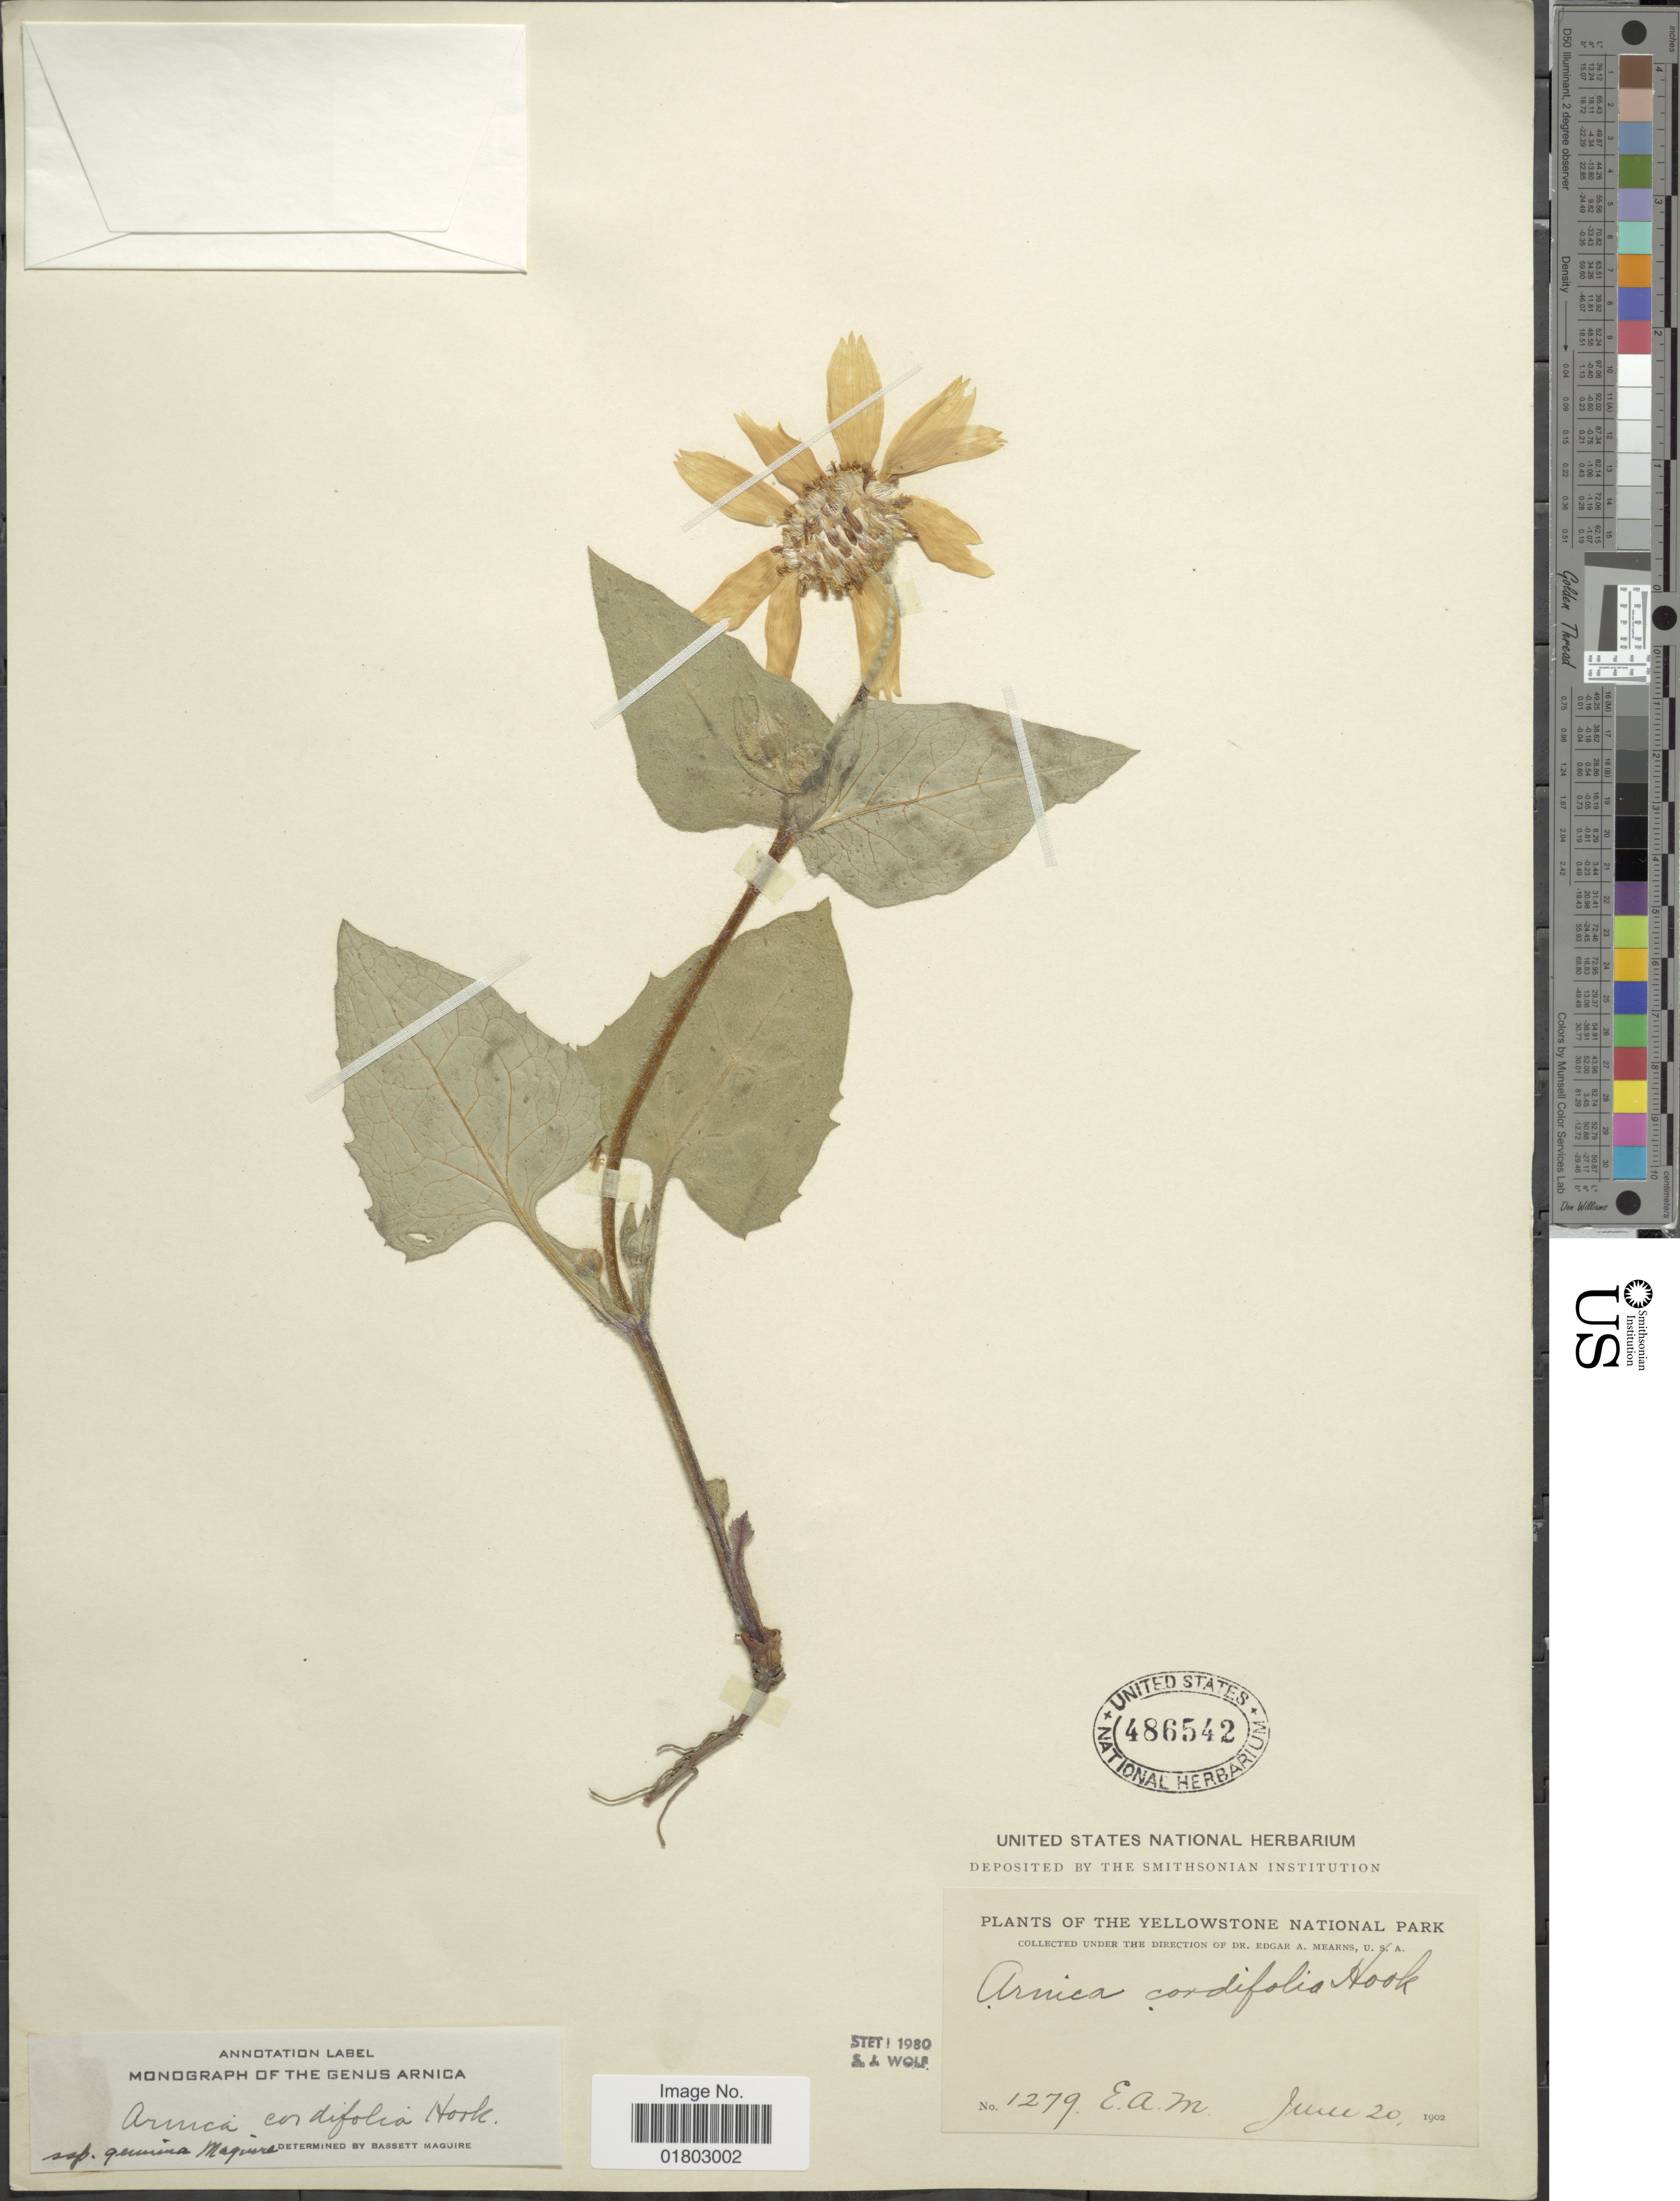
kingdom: Plantae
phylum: Tracheophyta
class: Magnoliopsida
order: Asterales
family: Asteraceae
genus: Arnica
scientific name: Arnica cordifolia subsp. genuina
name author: Maguire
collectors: E. A. Mearns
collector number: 1279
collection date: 1902-06-20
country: United States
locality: The Yellowstone National Park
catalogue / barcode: US 486542